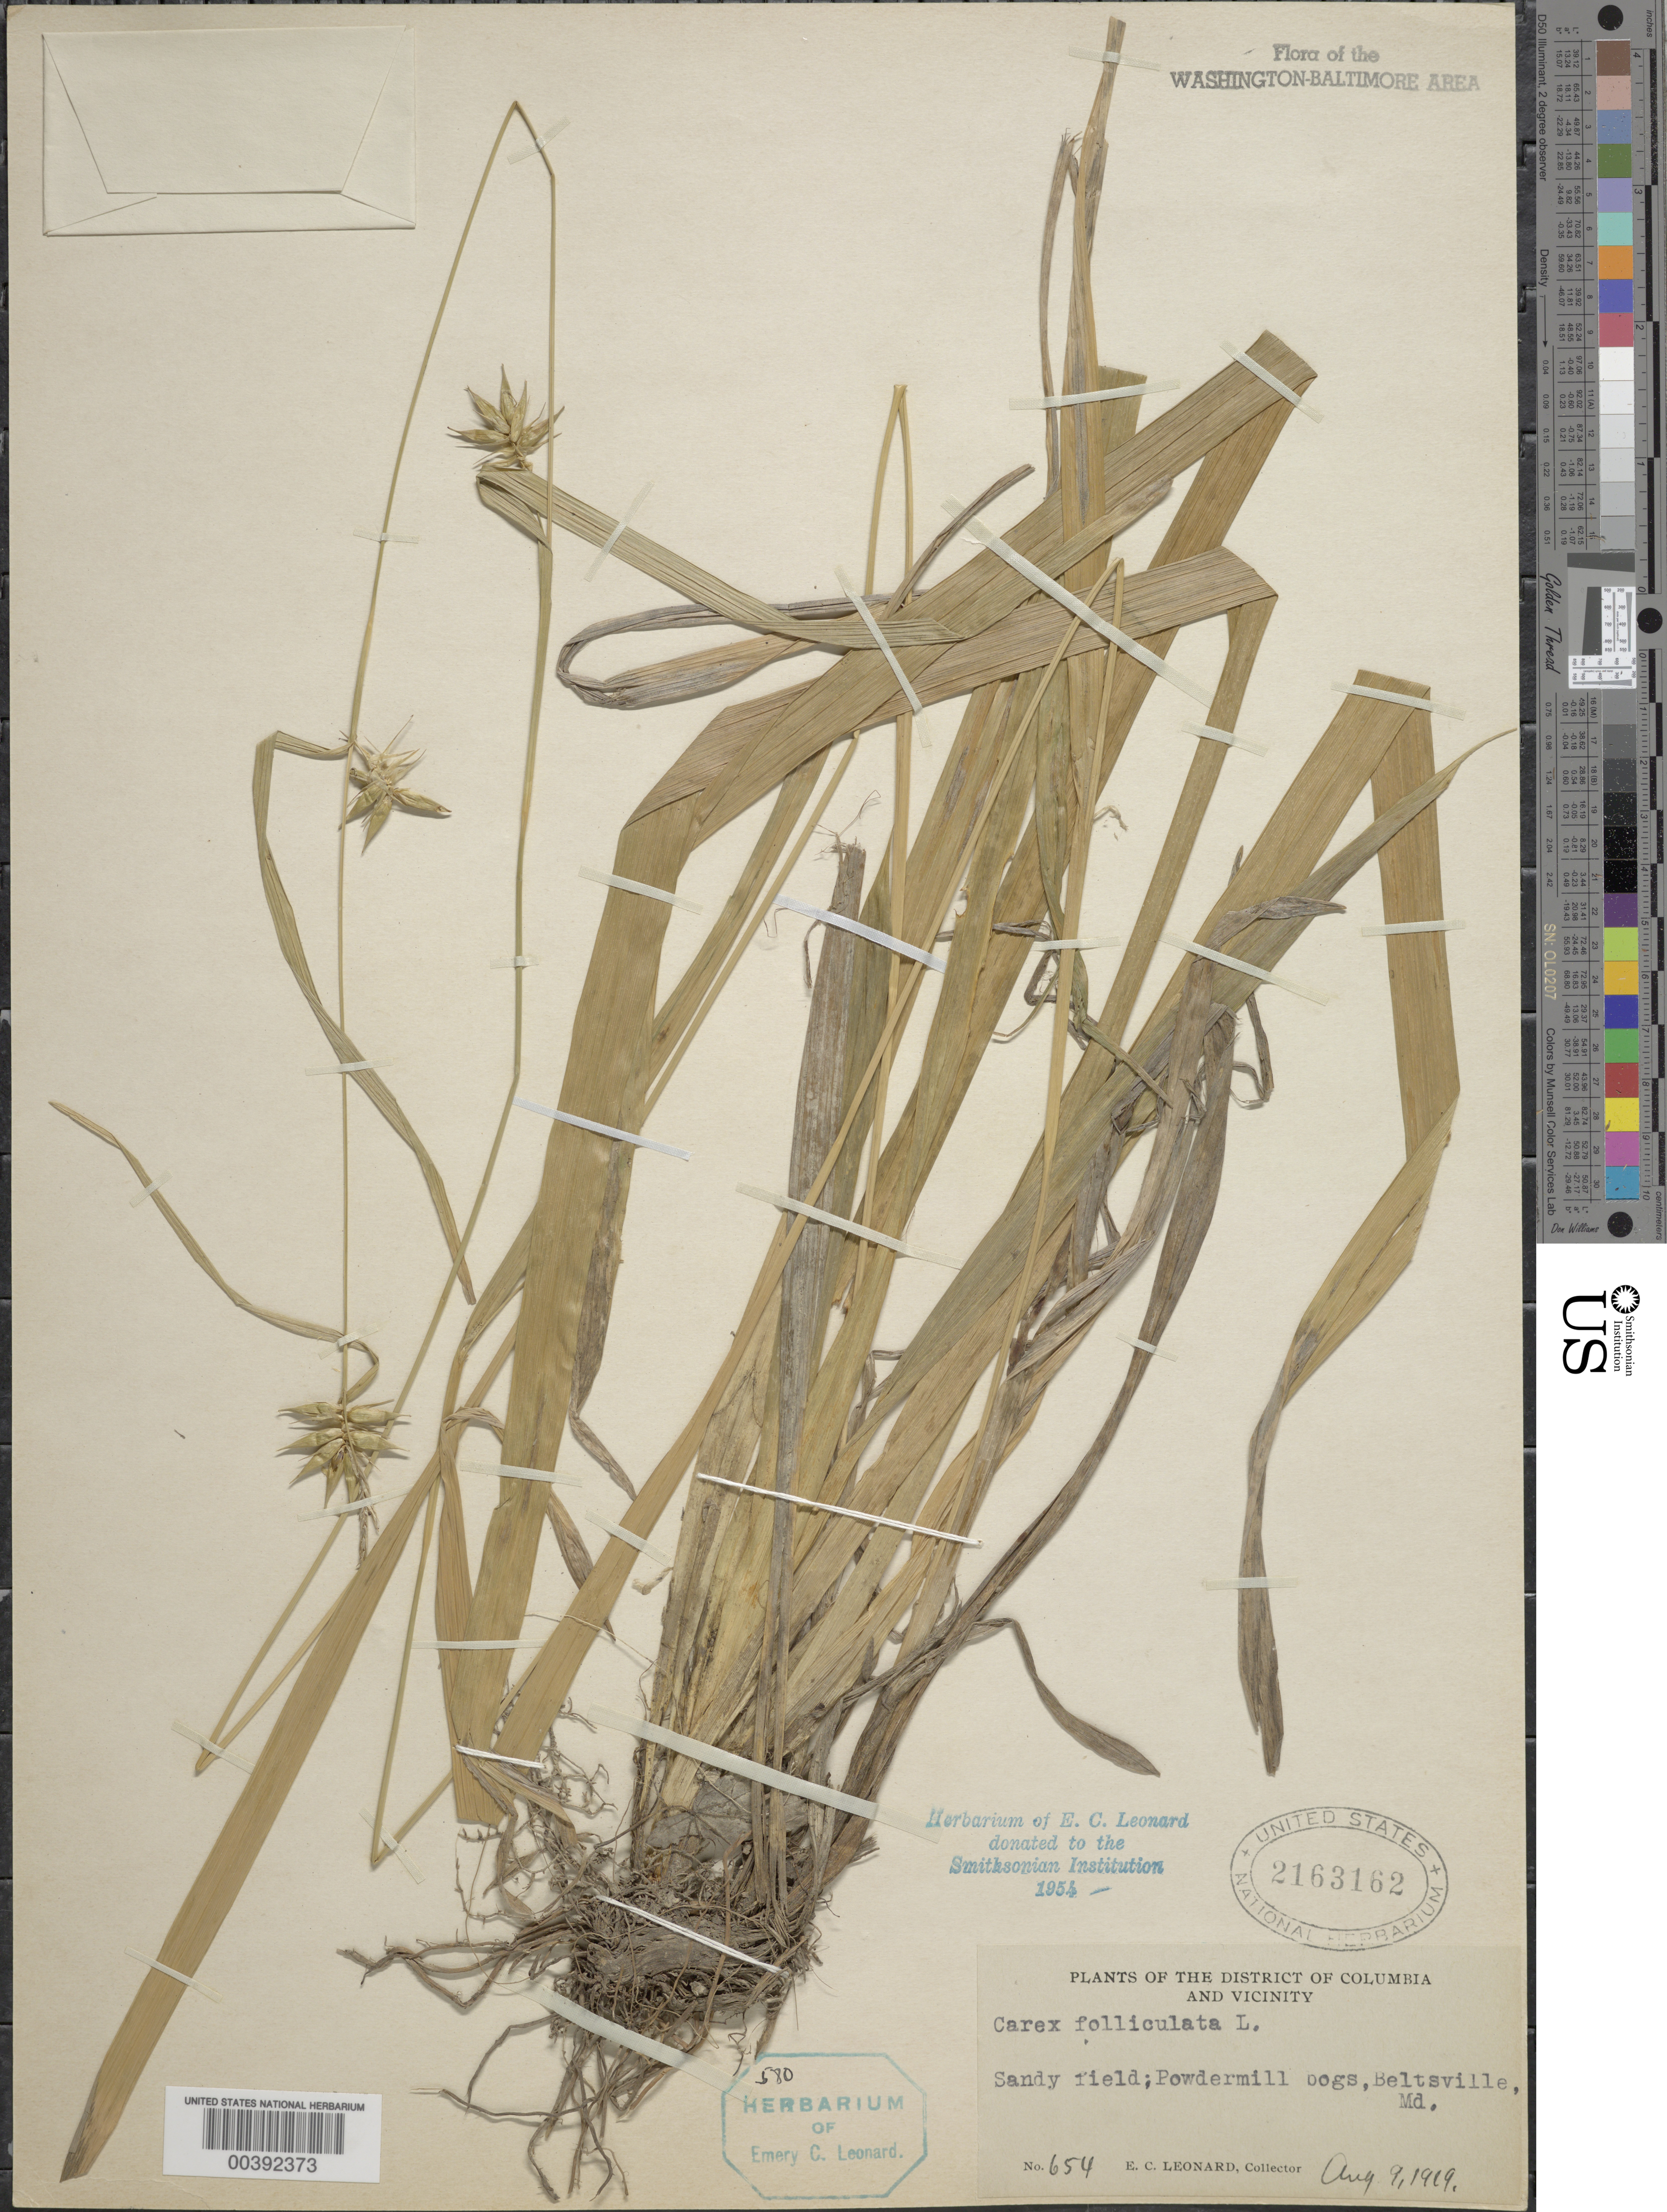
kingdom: Plantae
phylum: Tracheophyta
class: Liliopsida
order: Poales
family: Cyperaceae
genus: Carex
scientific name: Carex folliculata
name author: L.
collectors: E. C. Leonard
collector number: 654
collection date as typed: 09 Aug 1919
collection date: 1919-08-09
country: United States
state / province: Maryland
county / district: Prince George's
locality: Powdermill Bogs, Beltsville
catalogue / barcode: US 2163162